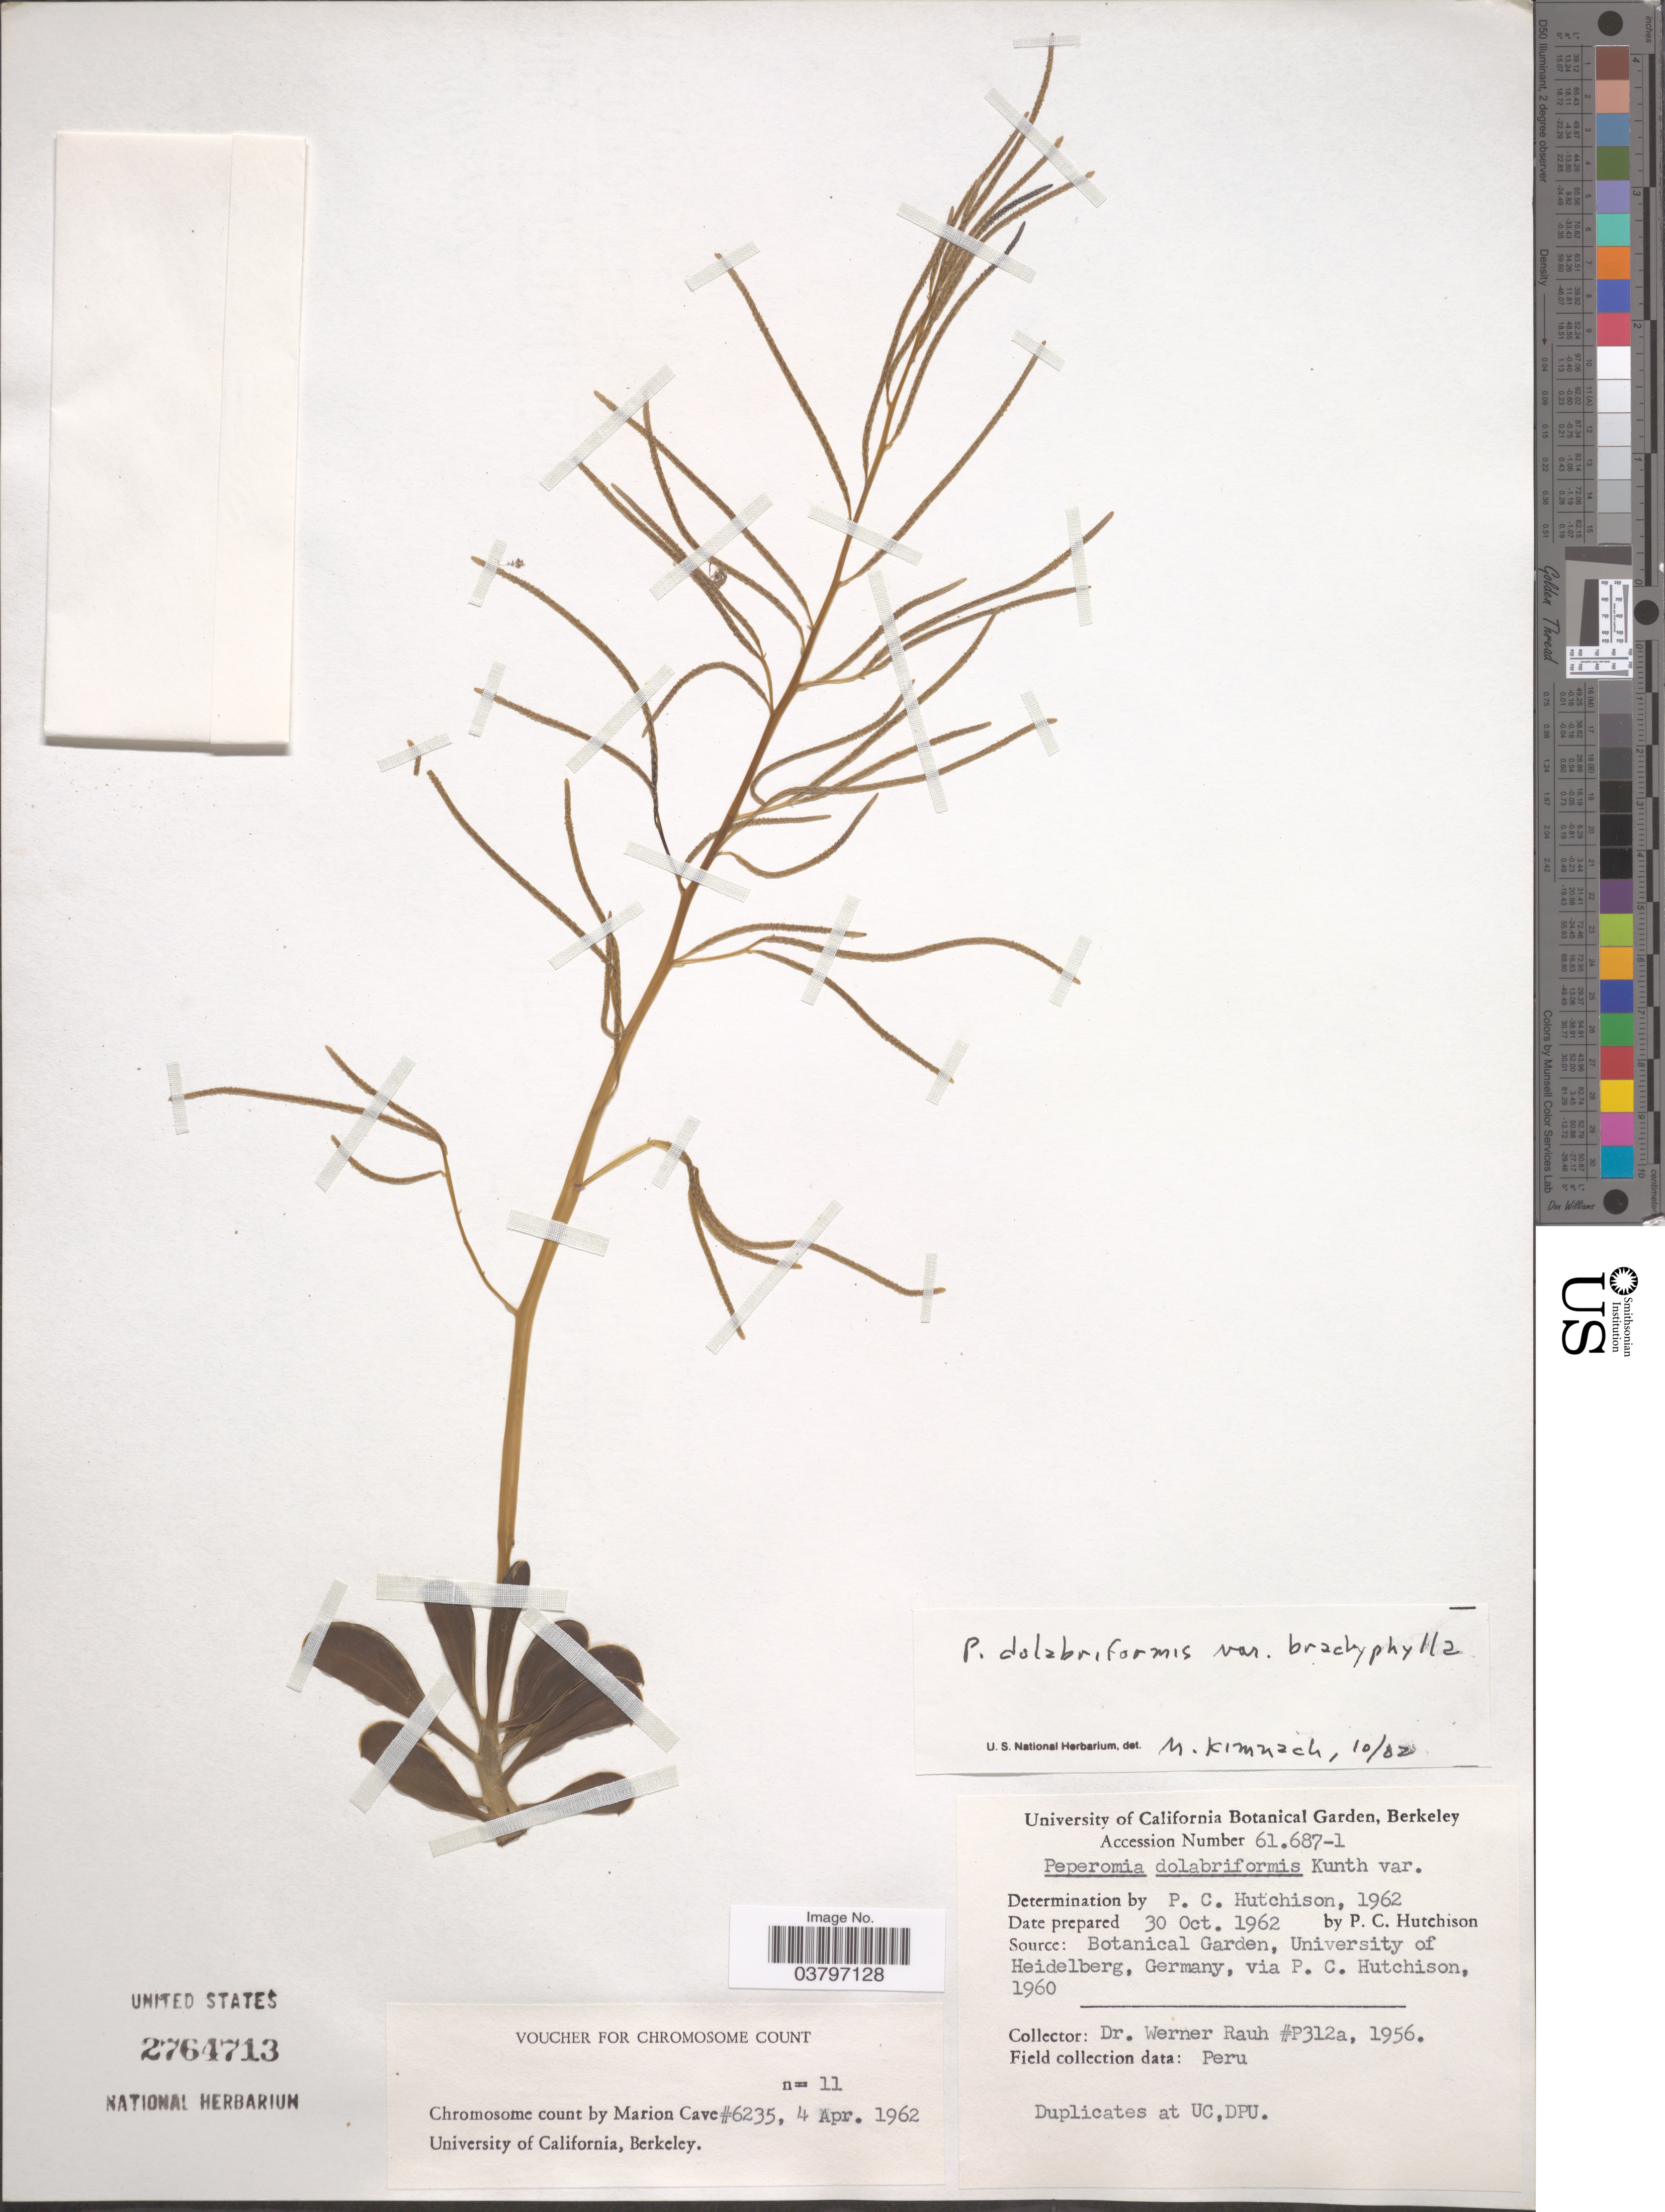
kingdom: Plantae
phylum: Tracheophyta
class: Magnoliopsida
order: Piperales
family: Piperaceae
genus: Peperomia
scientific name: Peperomia dolabriformis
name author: Kunth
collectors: P. C. Hutchison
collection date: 1962-10-30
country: United States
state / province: California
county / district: Alameda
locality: University of California Botanical Garden, Berkeley.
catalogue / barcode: US 2764713